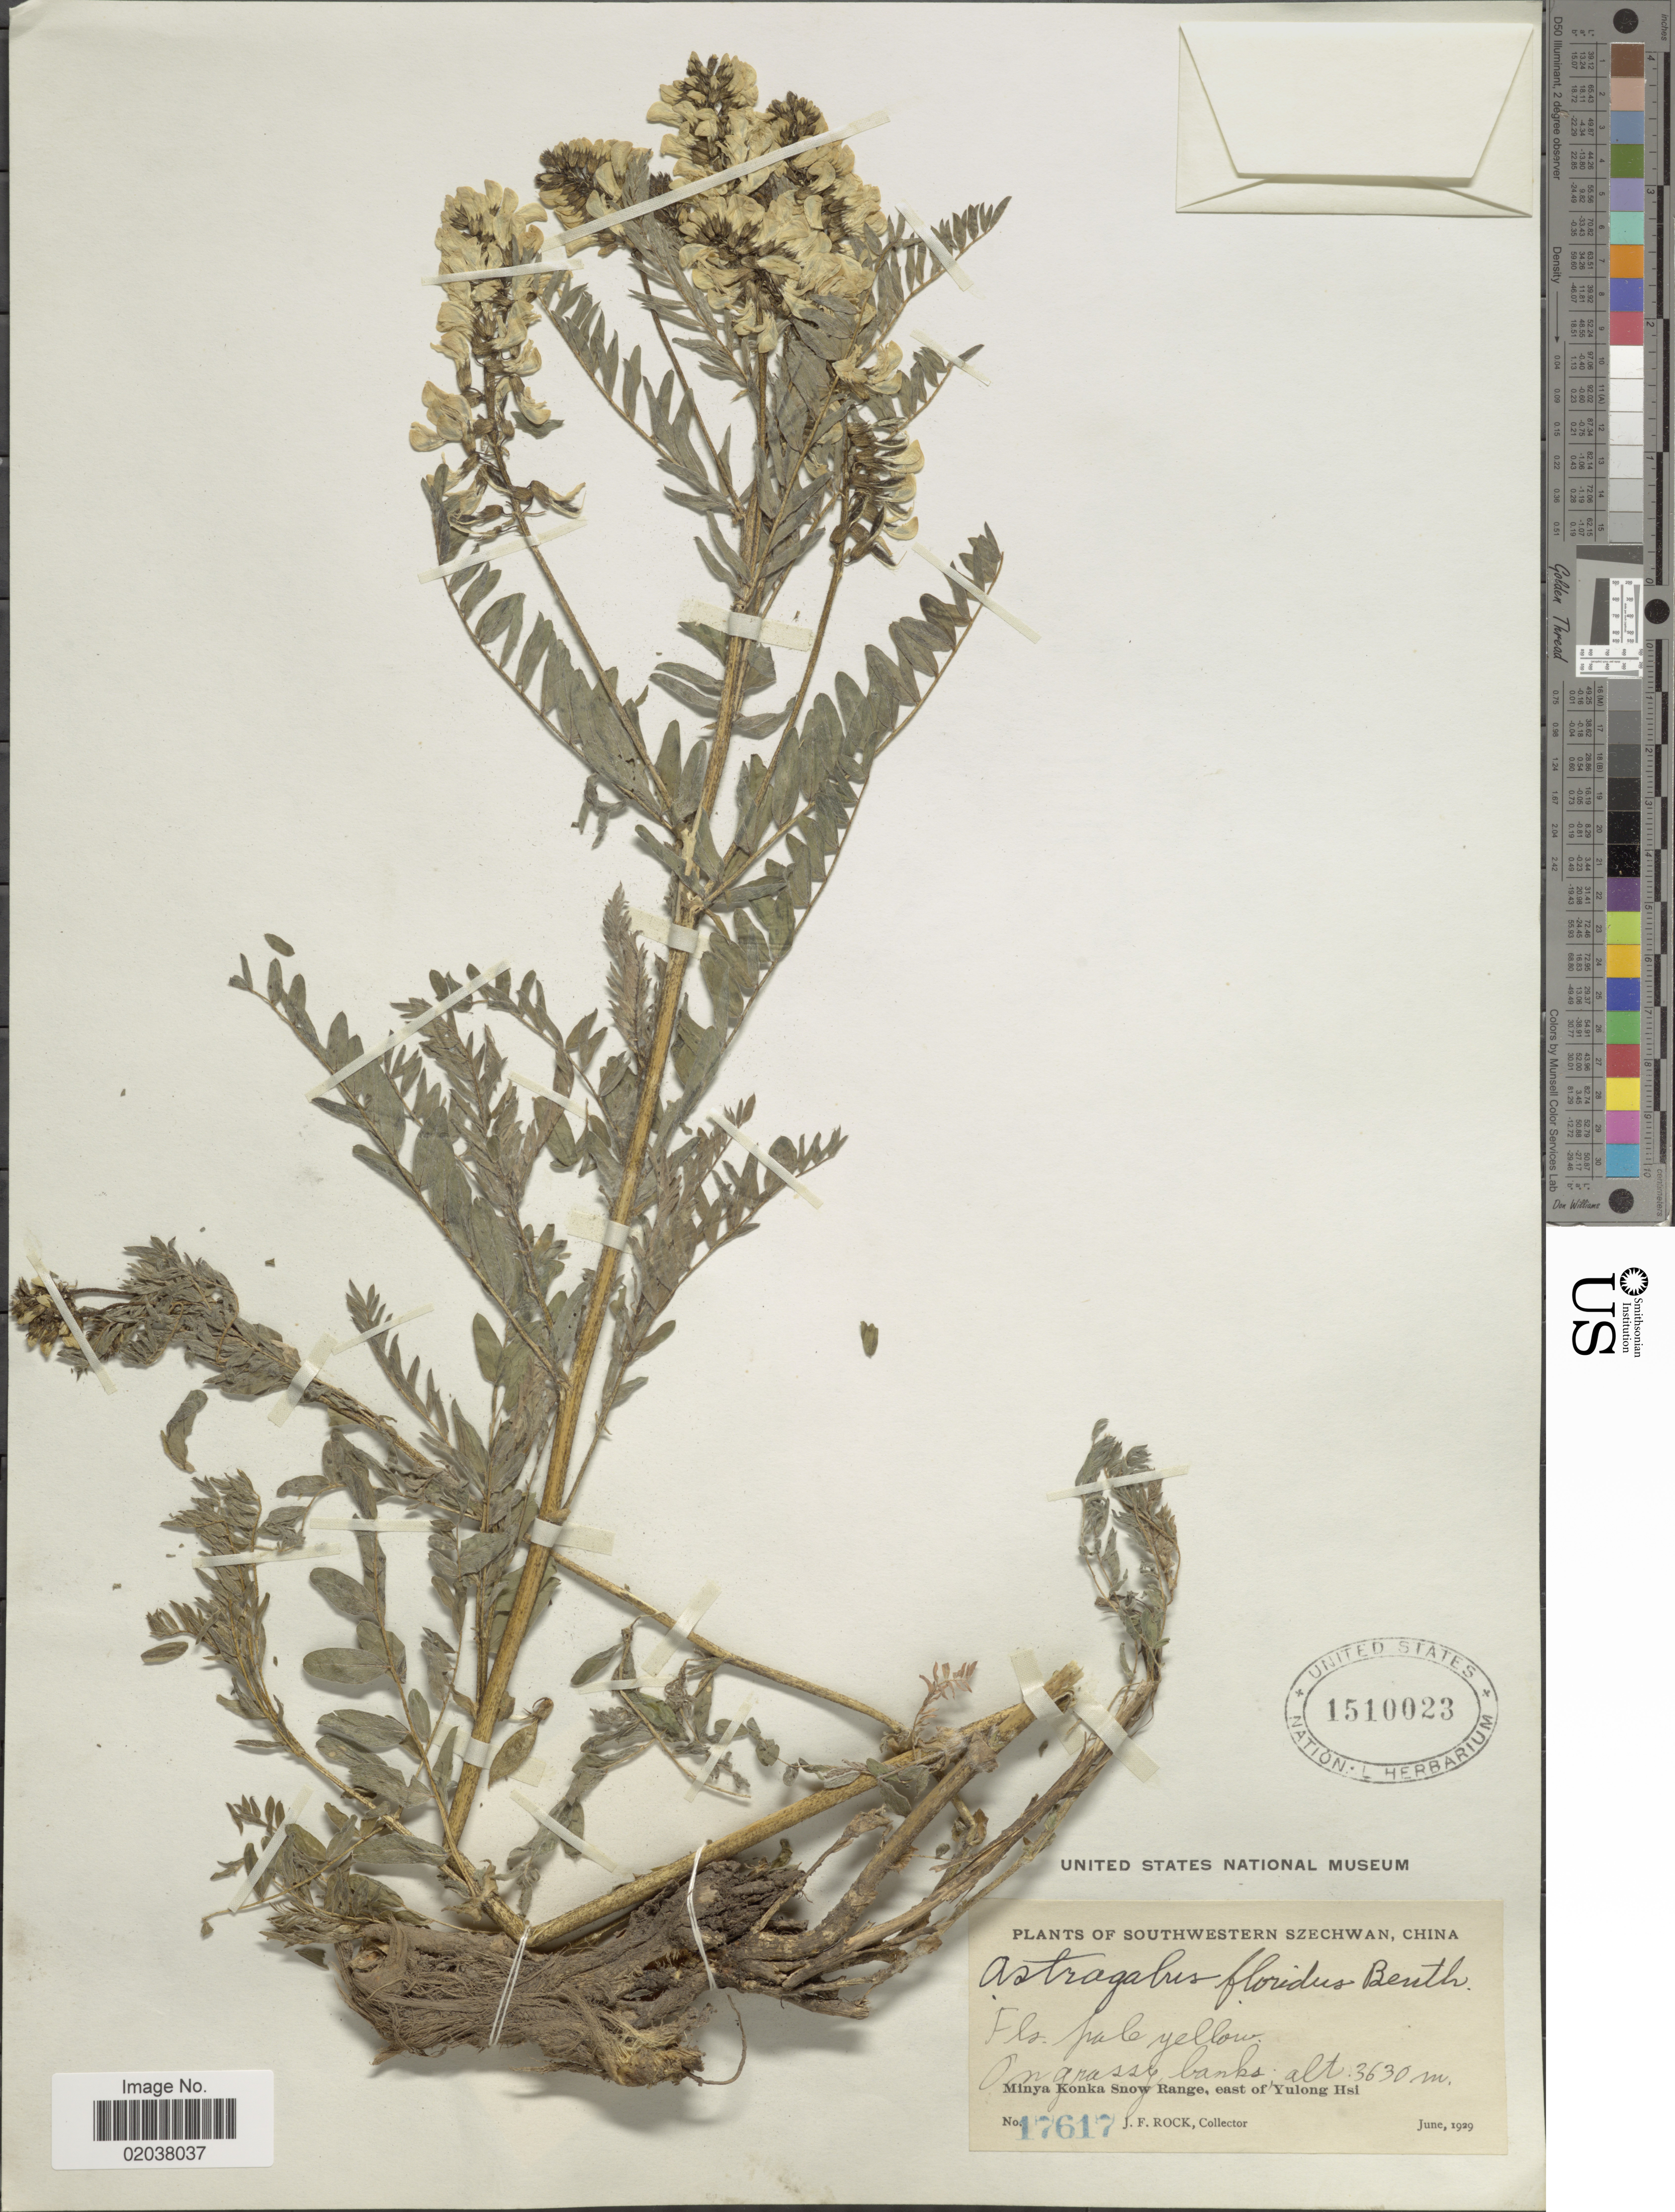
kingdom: Plantae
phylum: Tracheophyta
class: Magnoliopsida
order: Fabales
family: Fabaceae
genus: Astragalus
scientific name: Astragalus floridus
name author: Bunge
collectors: J. Rock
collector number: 17617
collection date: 1929-06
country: China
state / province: Sichuan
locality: Southwestern Szechwan. On grassy banks. Minya Konka Snow Range, east of Yulong Hsi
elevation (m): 3630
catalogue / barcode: US 1510023